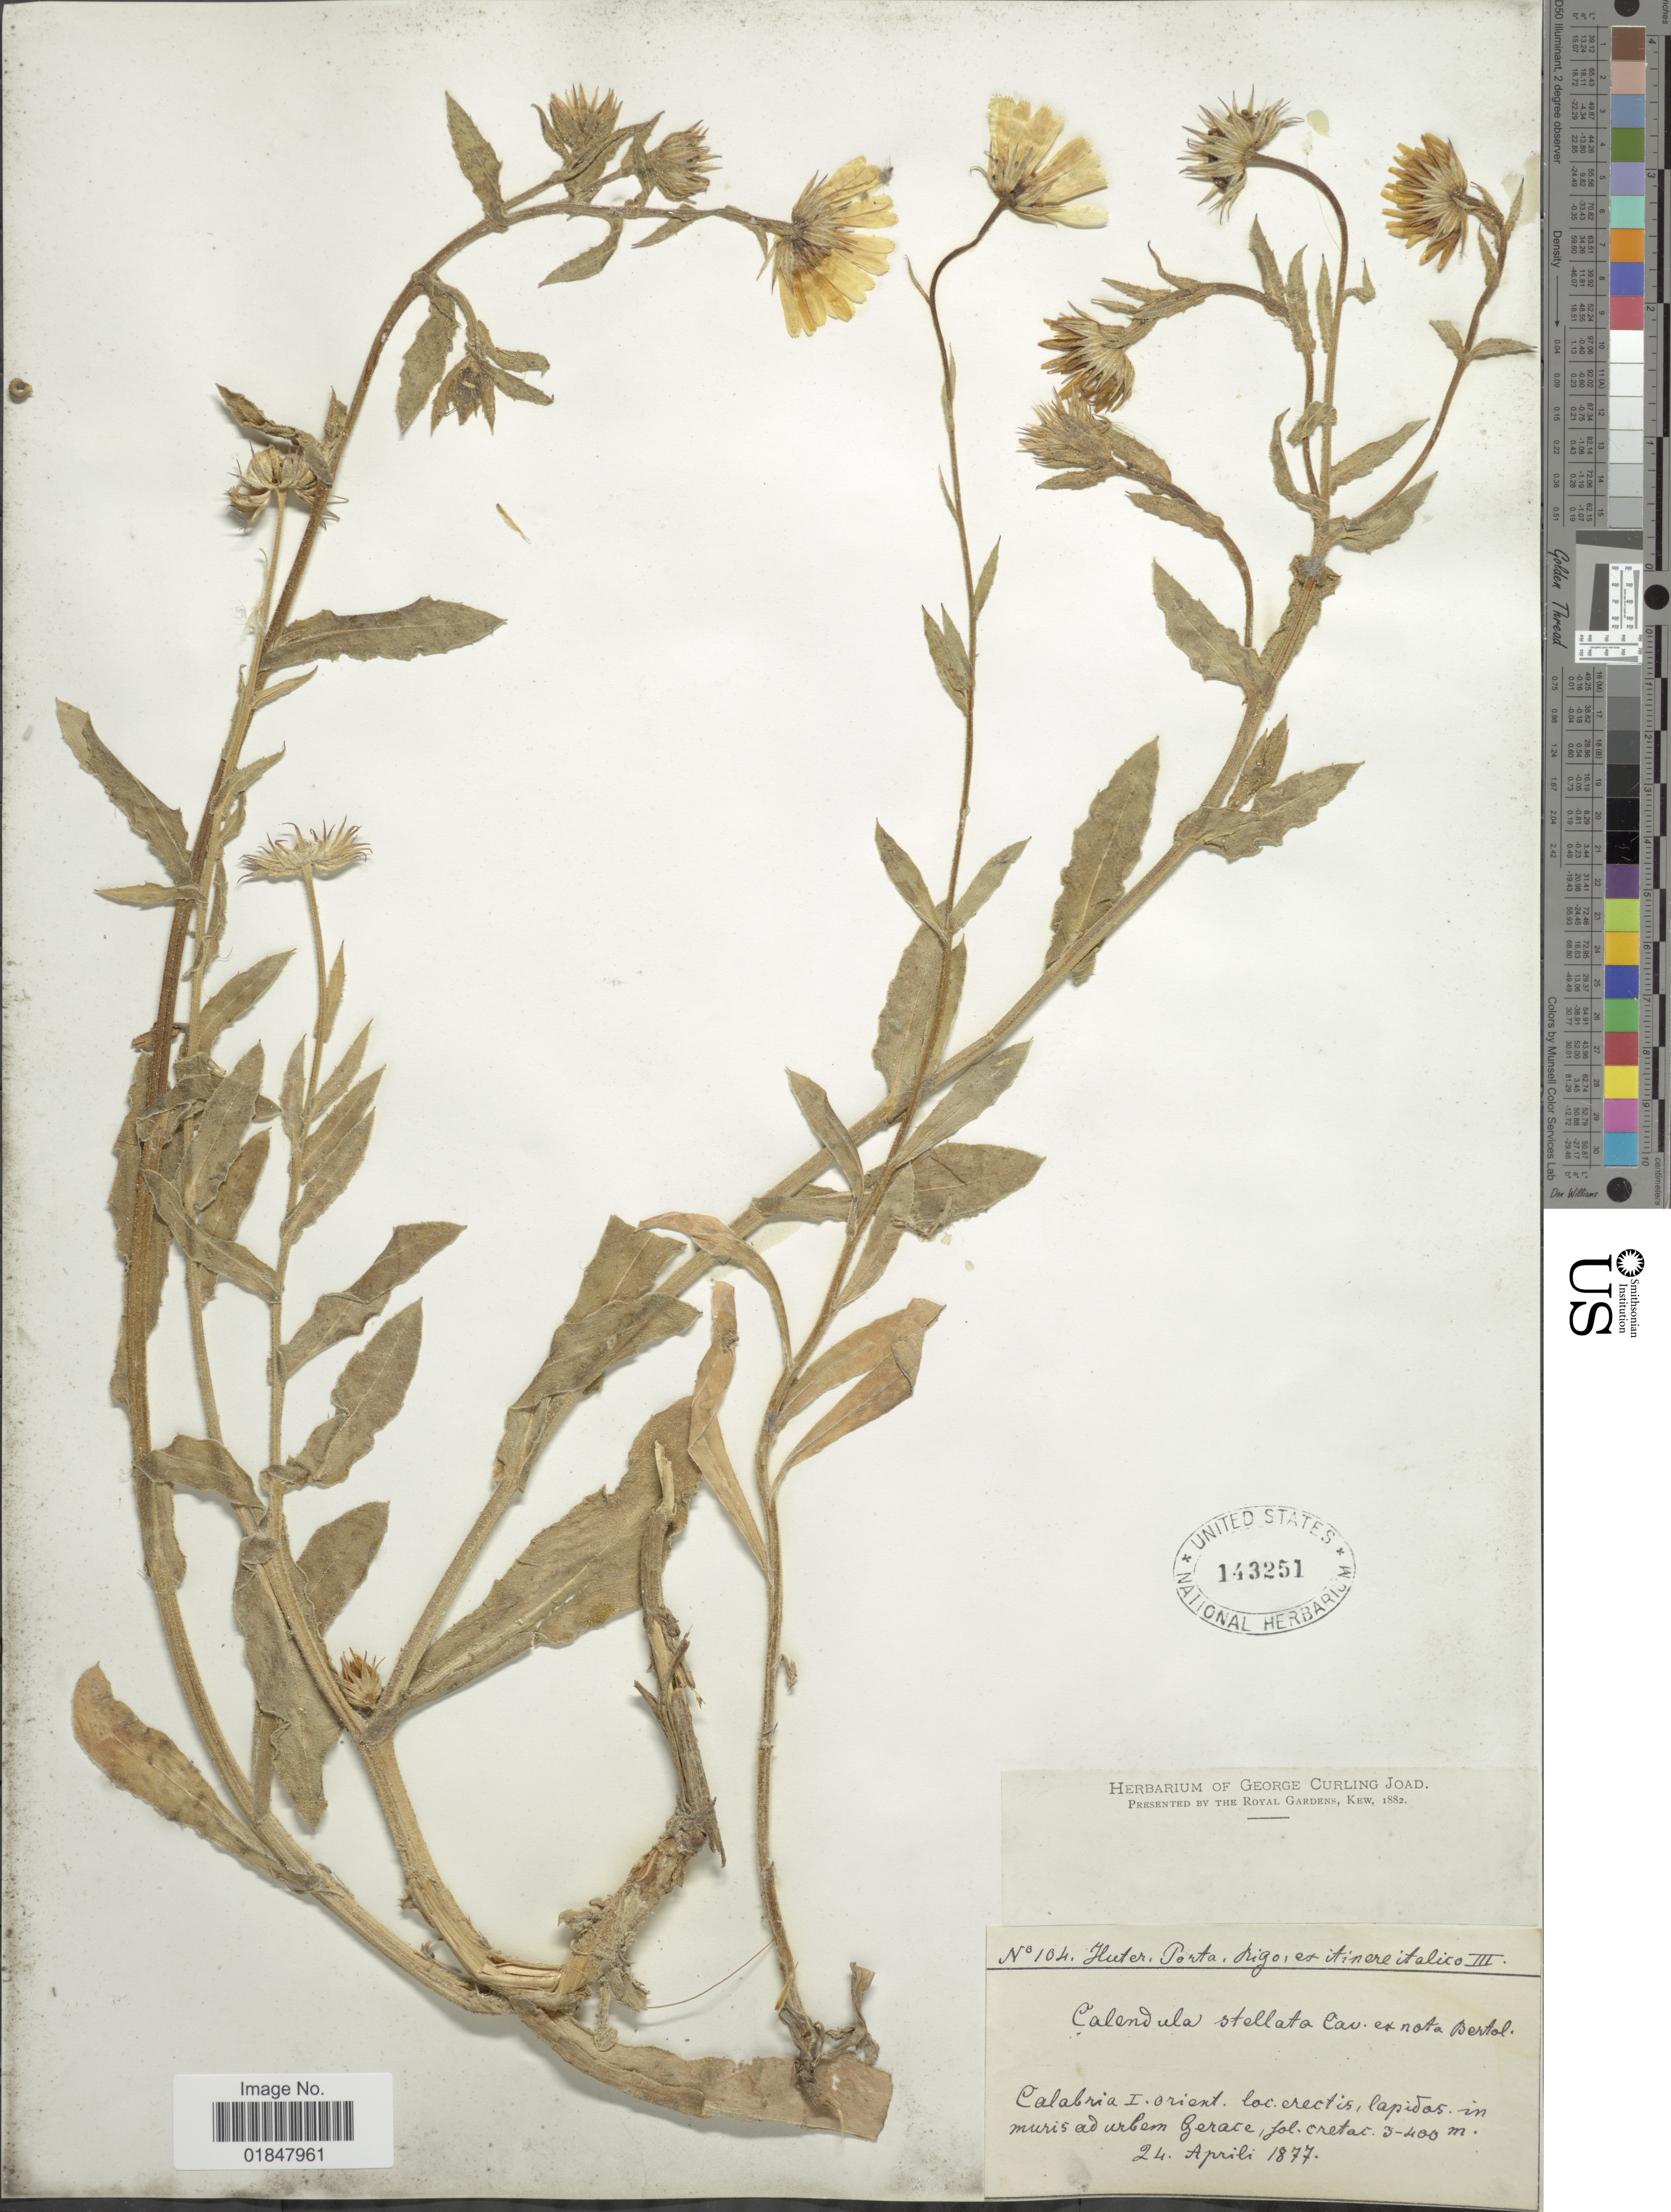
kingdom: Plantae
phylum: Tracheophyta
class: Magnoliopsida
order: Asterales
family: Asteraceae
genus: Calendula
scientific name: Calendula stellata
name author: Cav.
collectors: -. Huter & -- Porta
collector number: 104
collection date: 1877-04-24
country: Italy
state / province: Calabria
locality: I orient. loc. lapidas in muris ad urben Gerace, fil cretac [interpreted]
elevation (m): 300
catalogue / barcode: US 143251